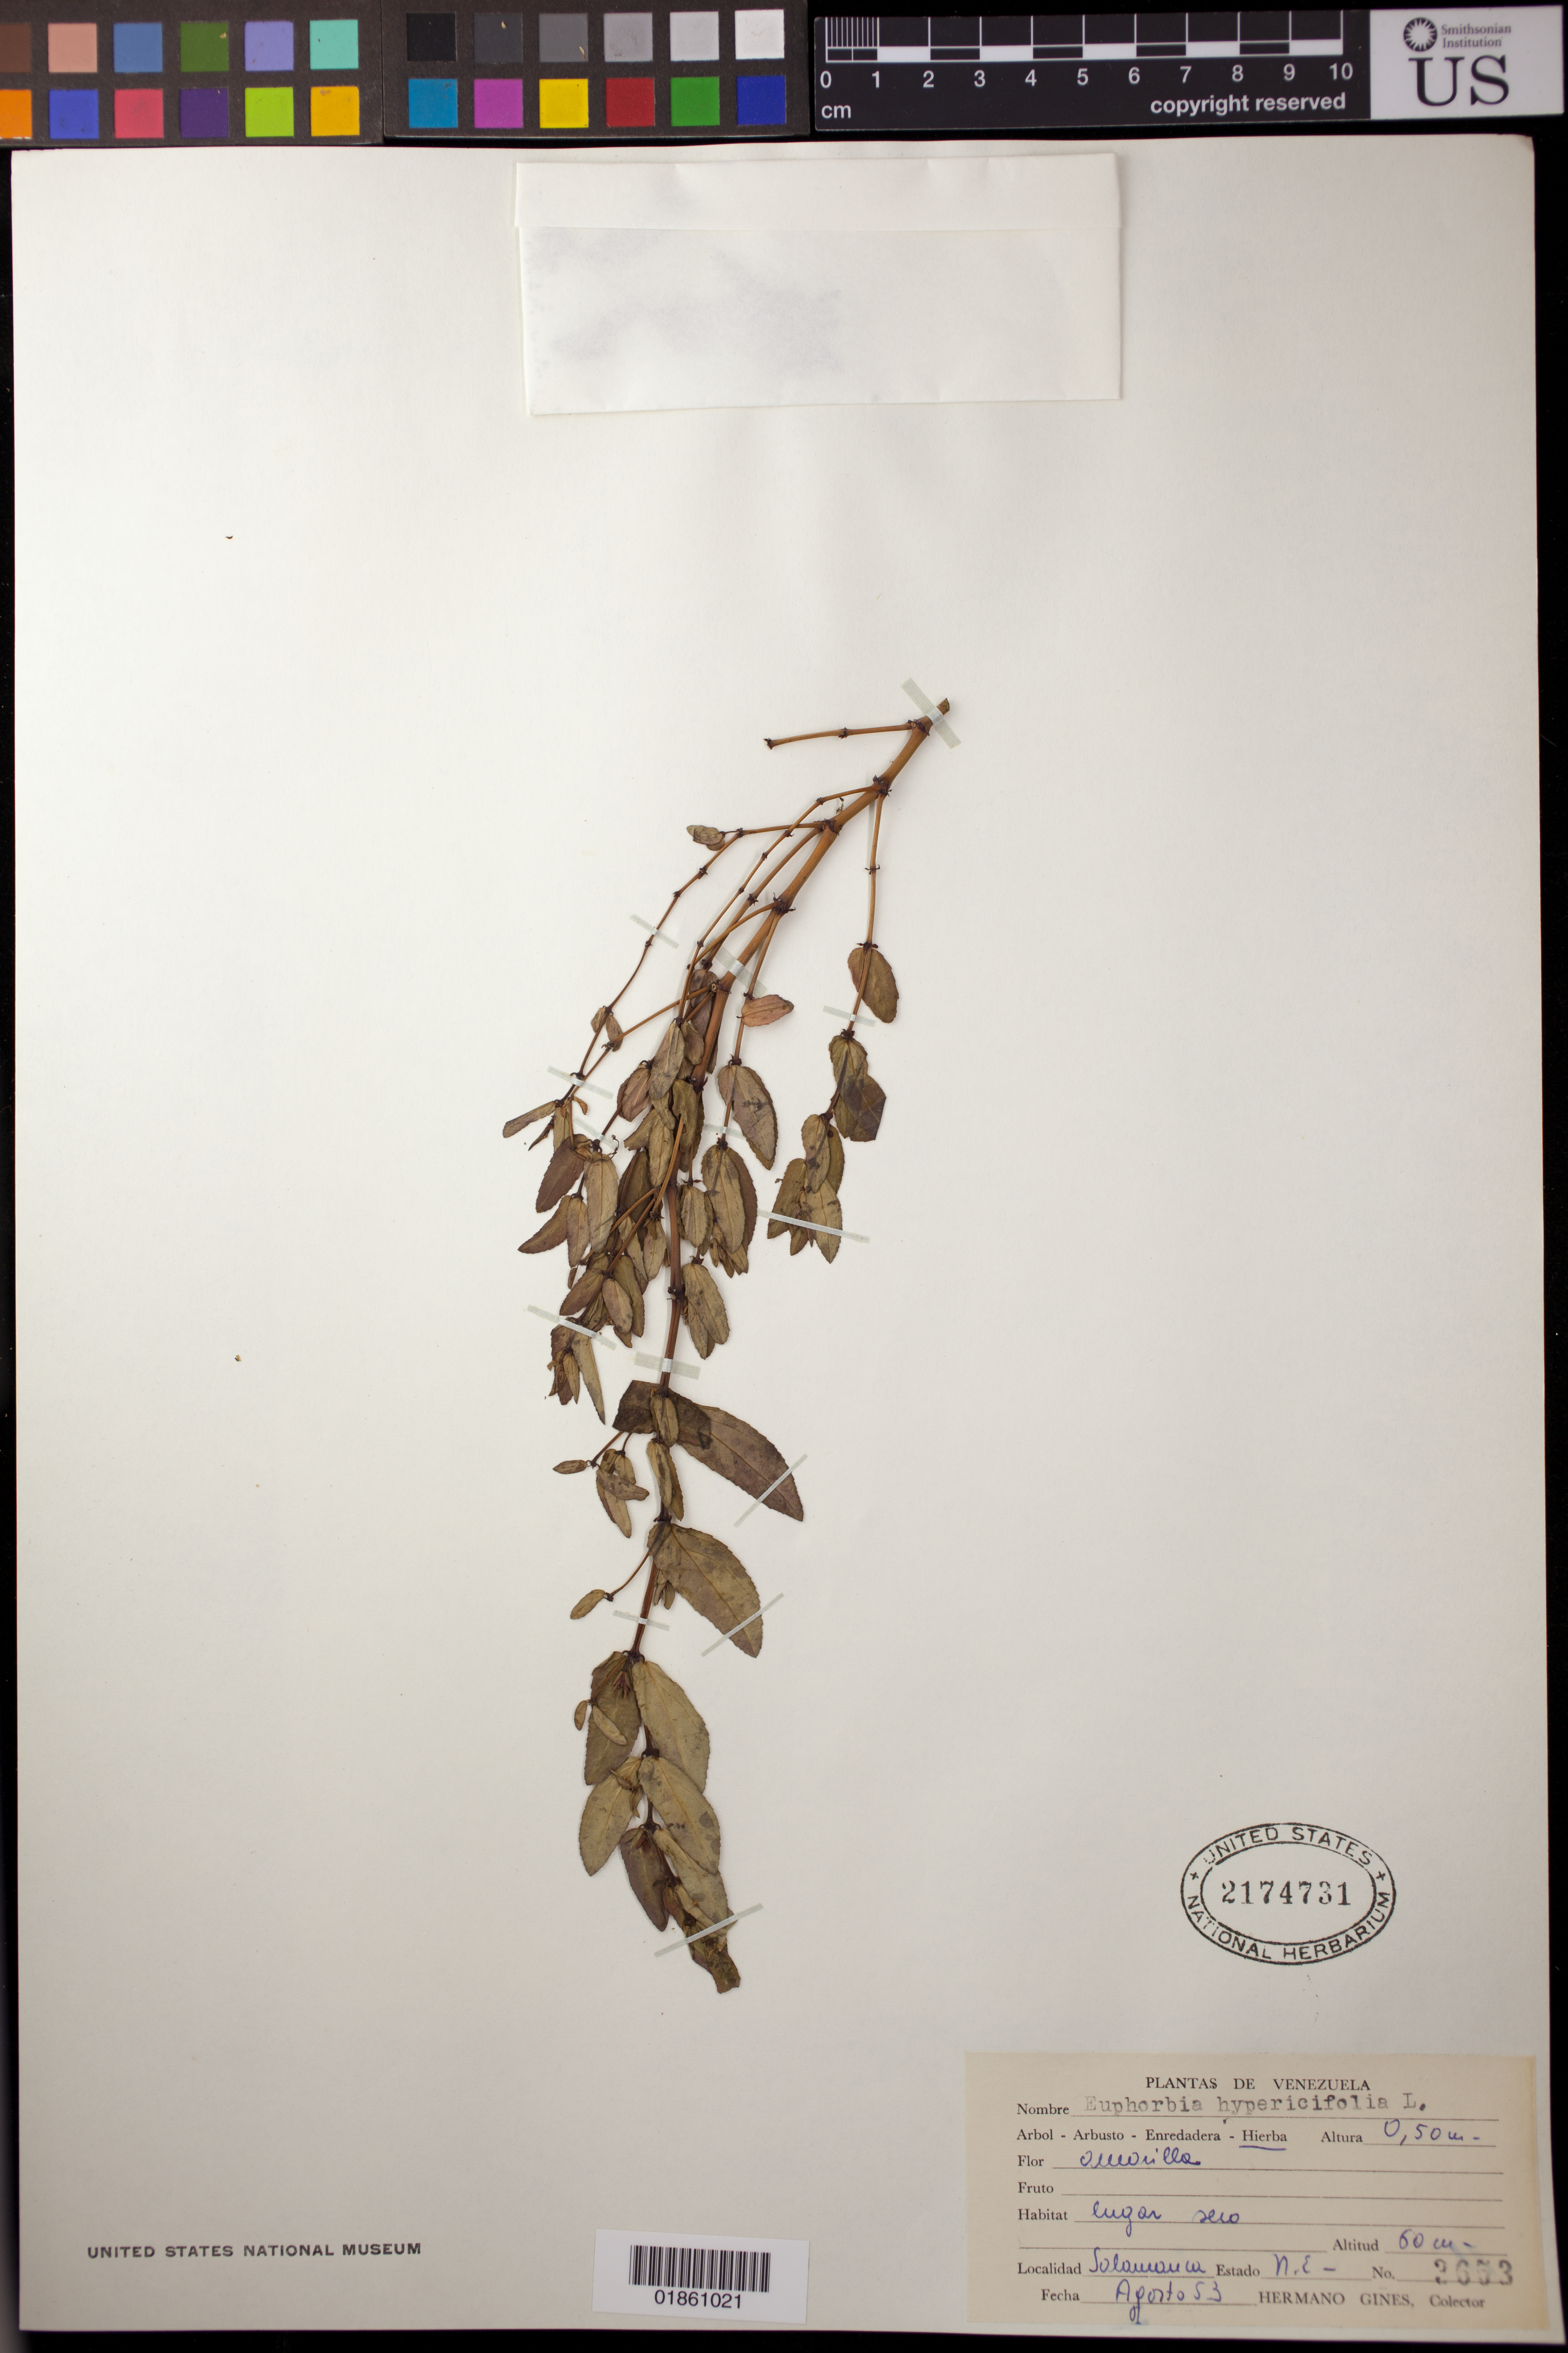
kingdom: Plantae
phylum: Tracheophyta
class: Magnoliopsida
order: Malpighiales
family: Euphorbiaceae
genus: Euphorbia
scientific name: Euphorbia hypericifolia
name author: L.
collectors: Bro. Gines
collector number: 3653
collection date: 1953-08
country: Venezuela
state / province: Nueva Esparta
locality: Solamanca [Salamanca].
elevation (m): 60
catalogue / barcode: US 2174731